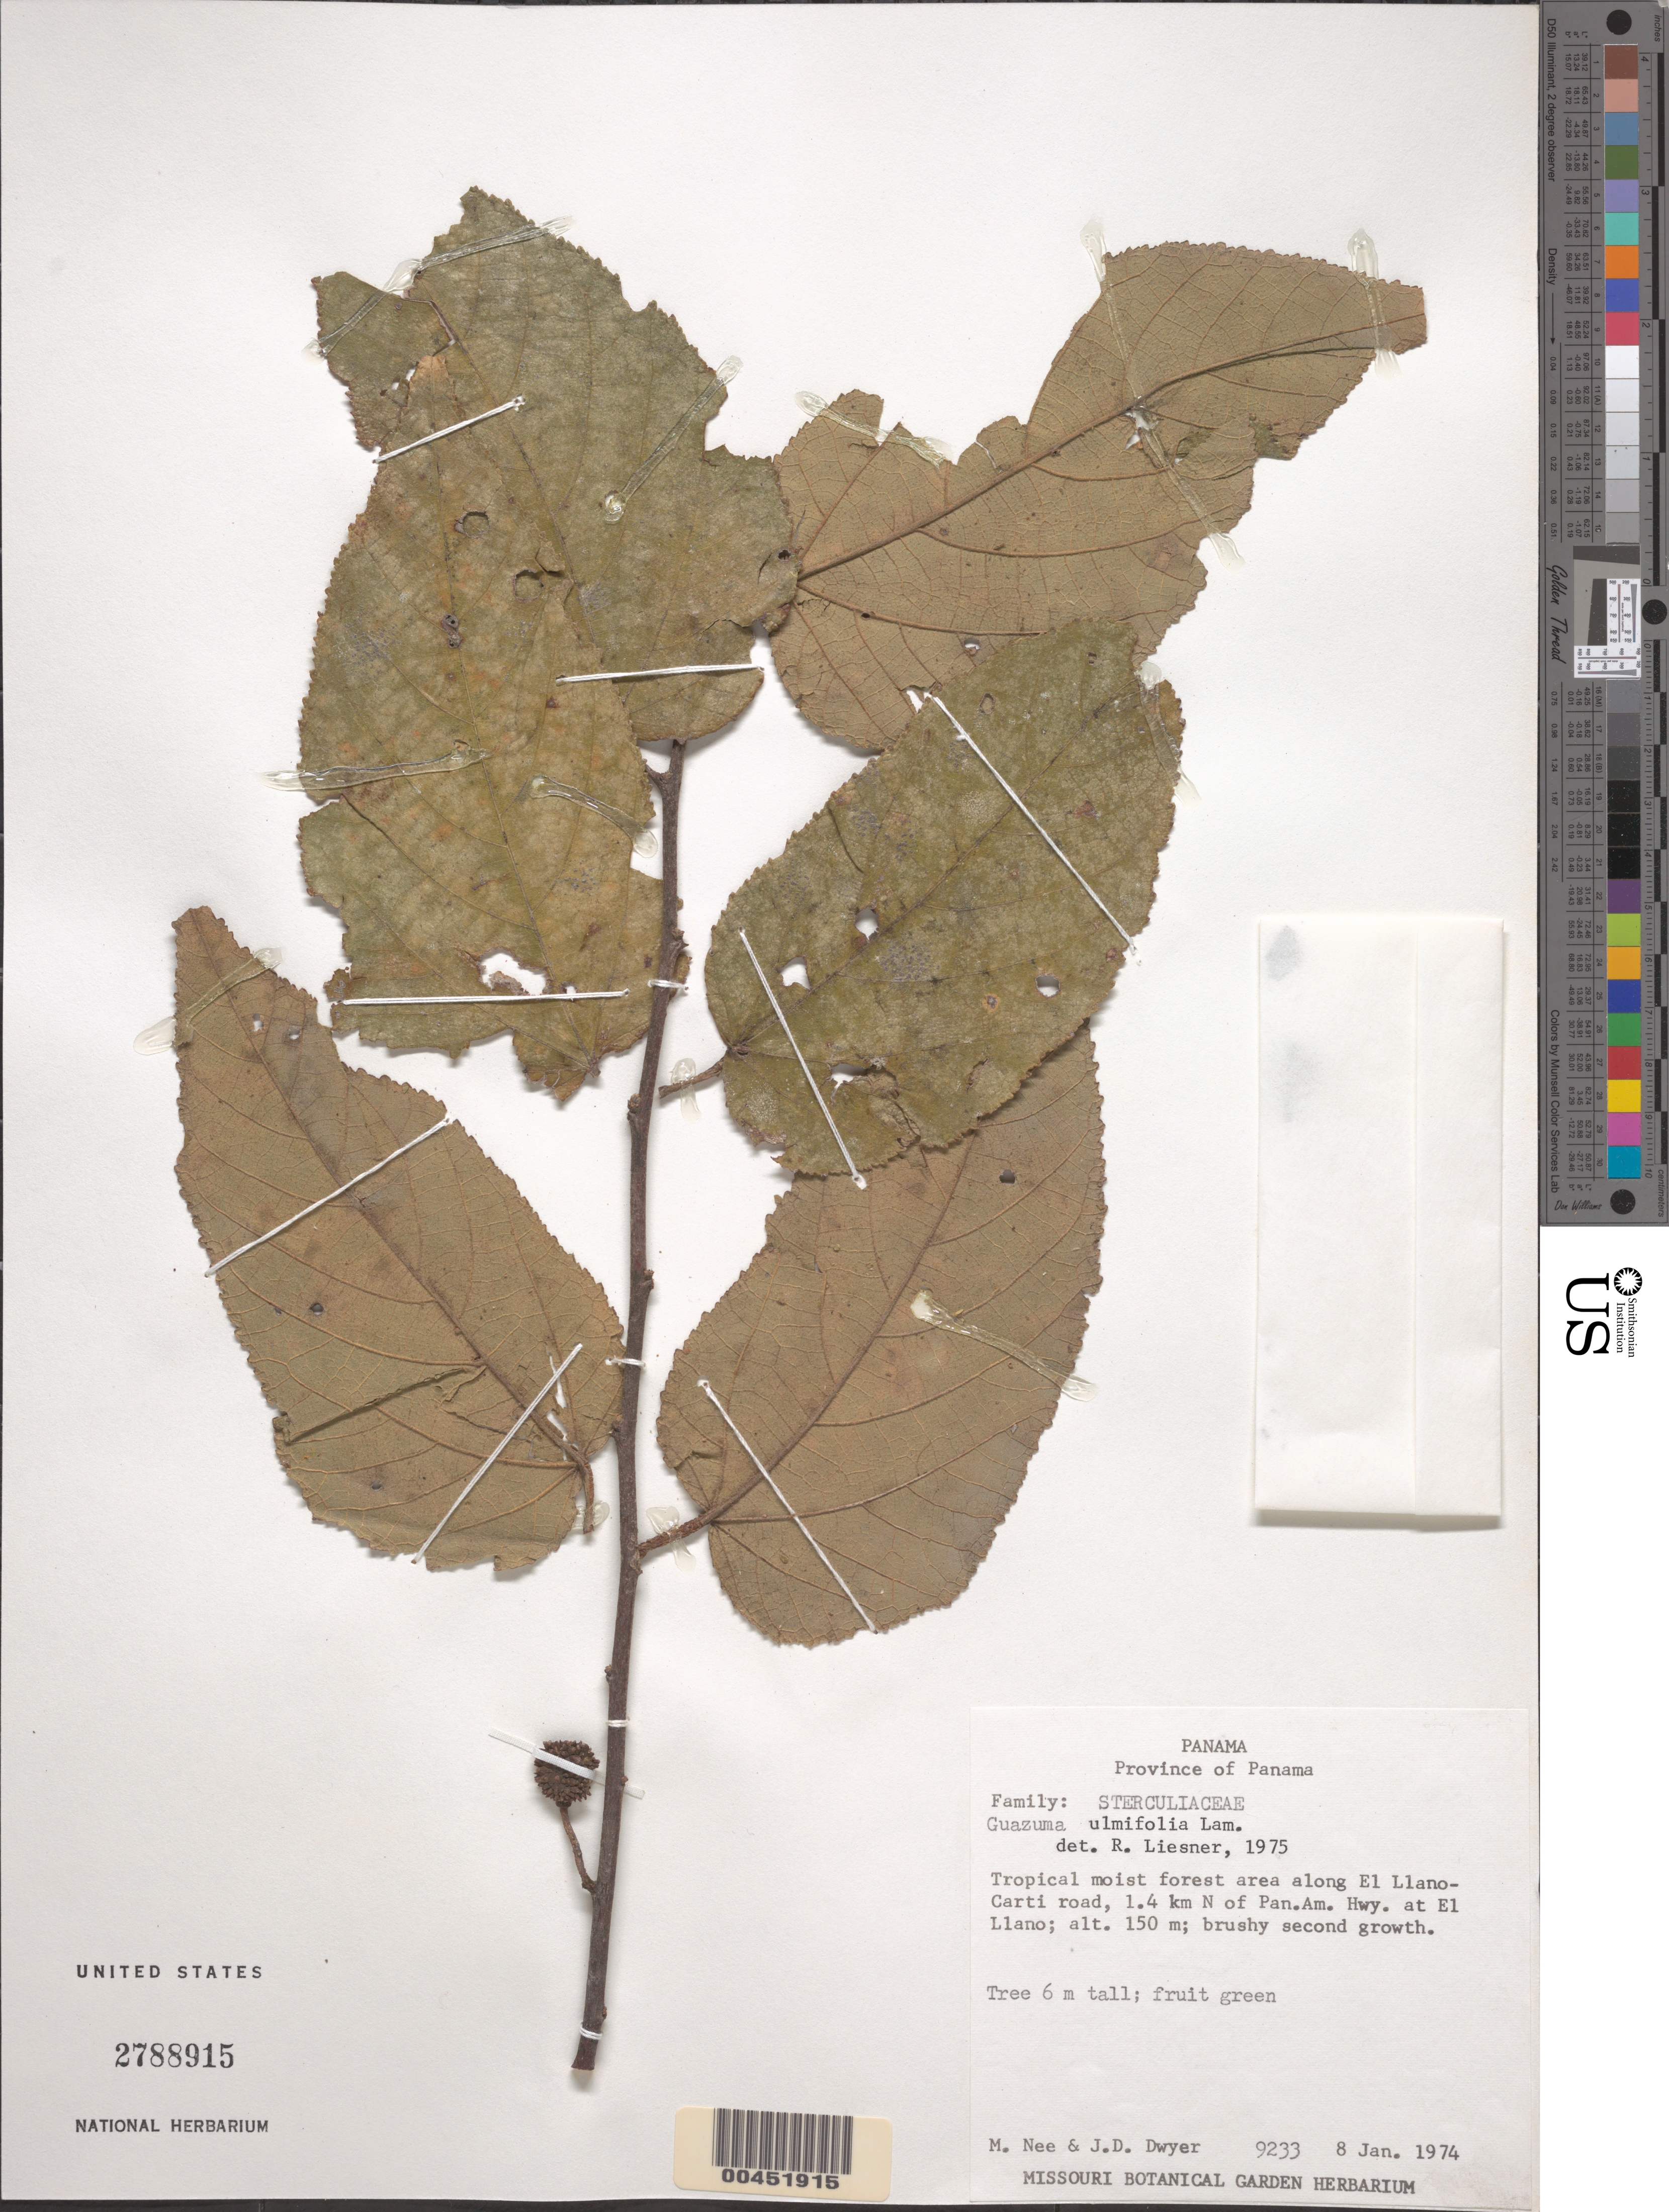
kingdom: Plantae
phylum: Tracheophyta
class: Magnoliopsida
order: Malvales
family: Malvaceae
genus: Guazuma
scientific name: Guazuma ulmifolia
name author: Lam.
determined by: Liesner, R. L.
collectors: M. Nee & J. D. Dwyer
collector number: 9233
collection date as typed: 08 Jan 1974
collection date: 1974-01-08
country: Panama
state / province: Panamá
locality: El Llano - Carti road., 1.4 km N of Pan. Am. Hwy at El Llano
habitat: Tropical moist forest area, brushy second growth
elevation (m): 150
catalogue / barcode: US 2788915